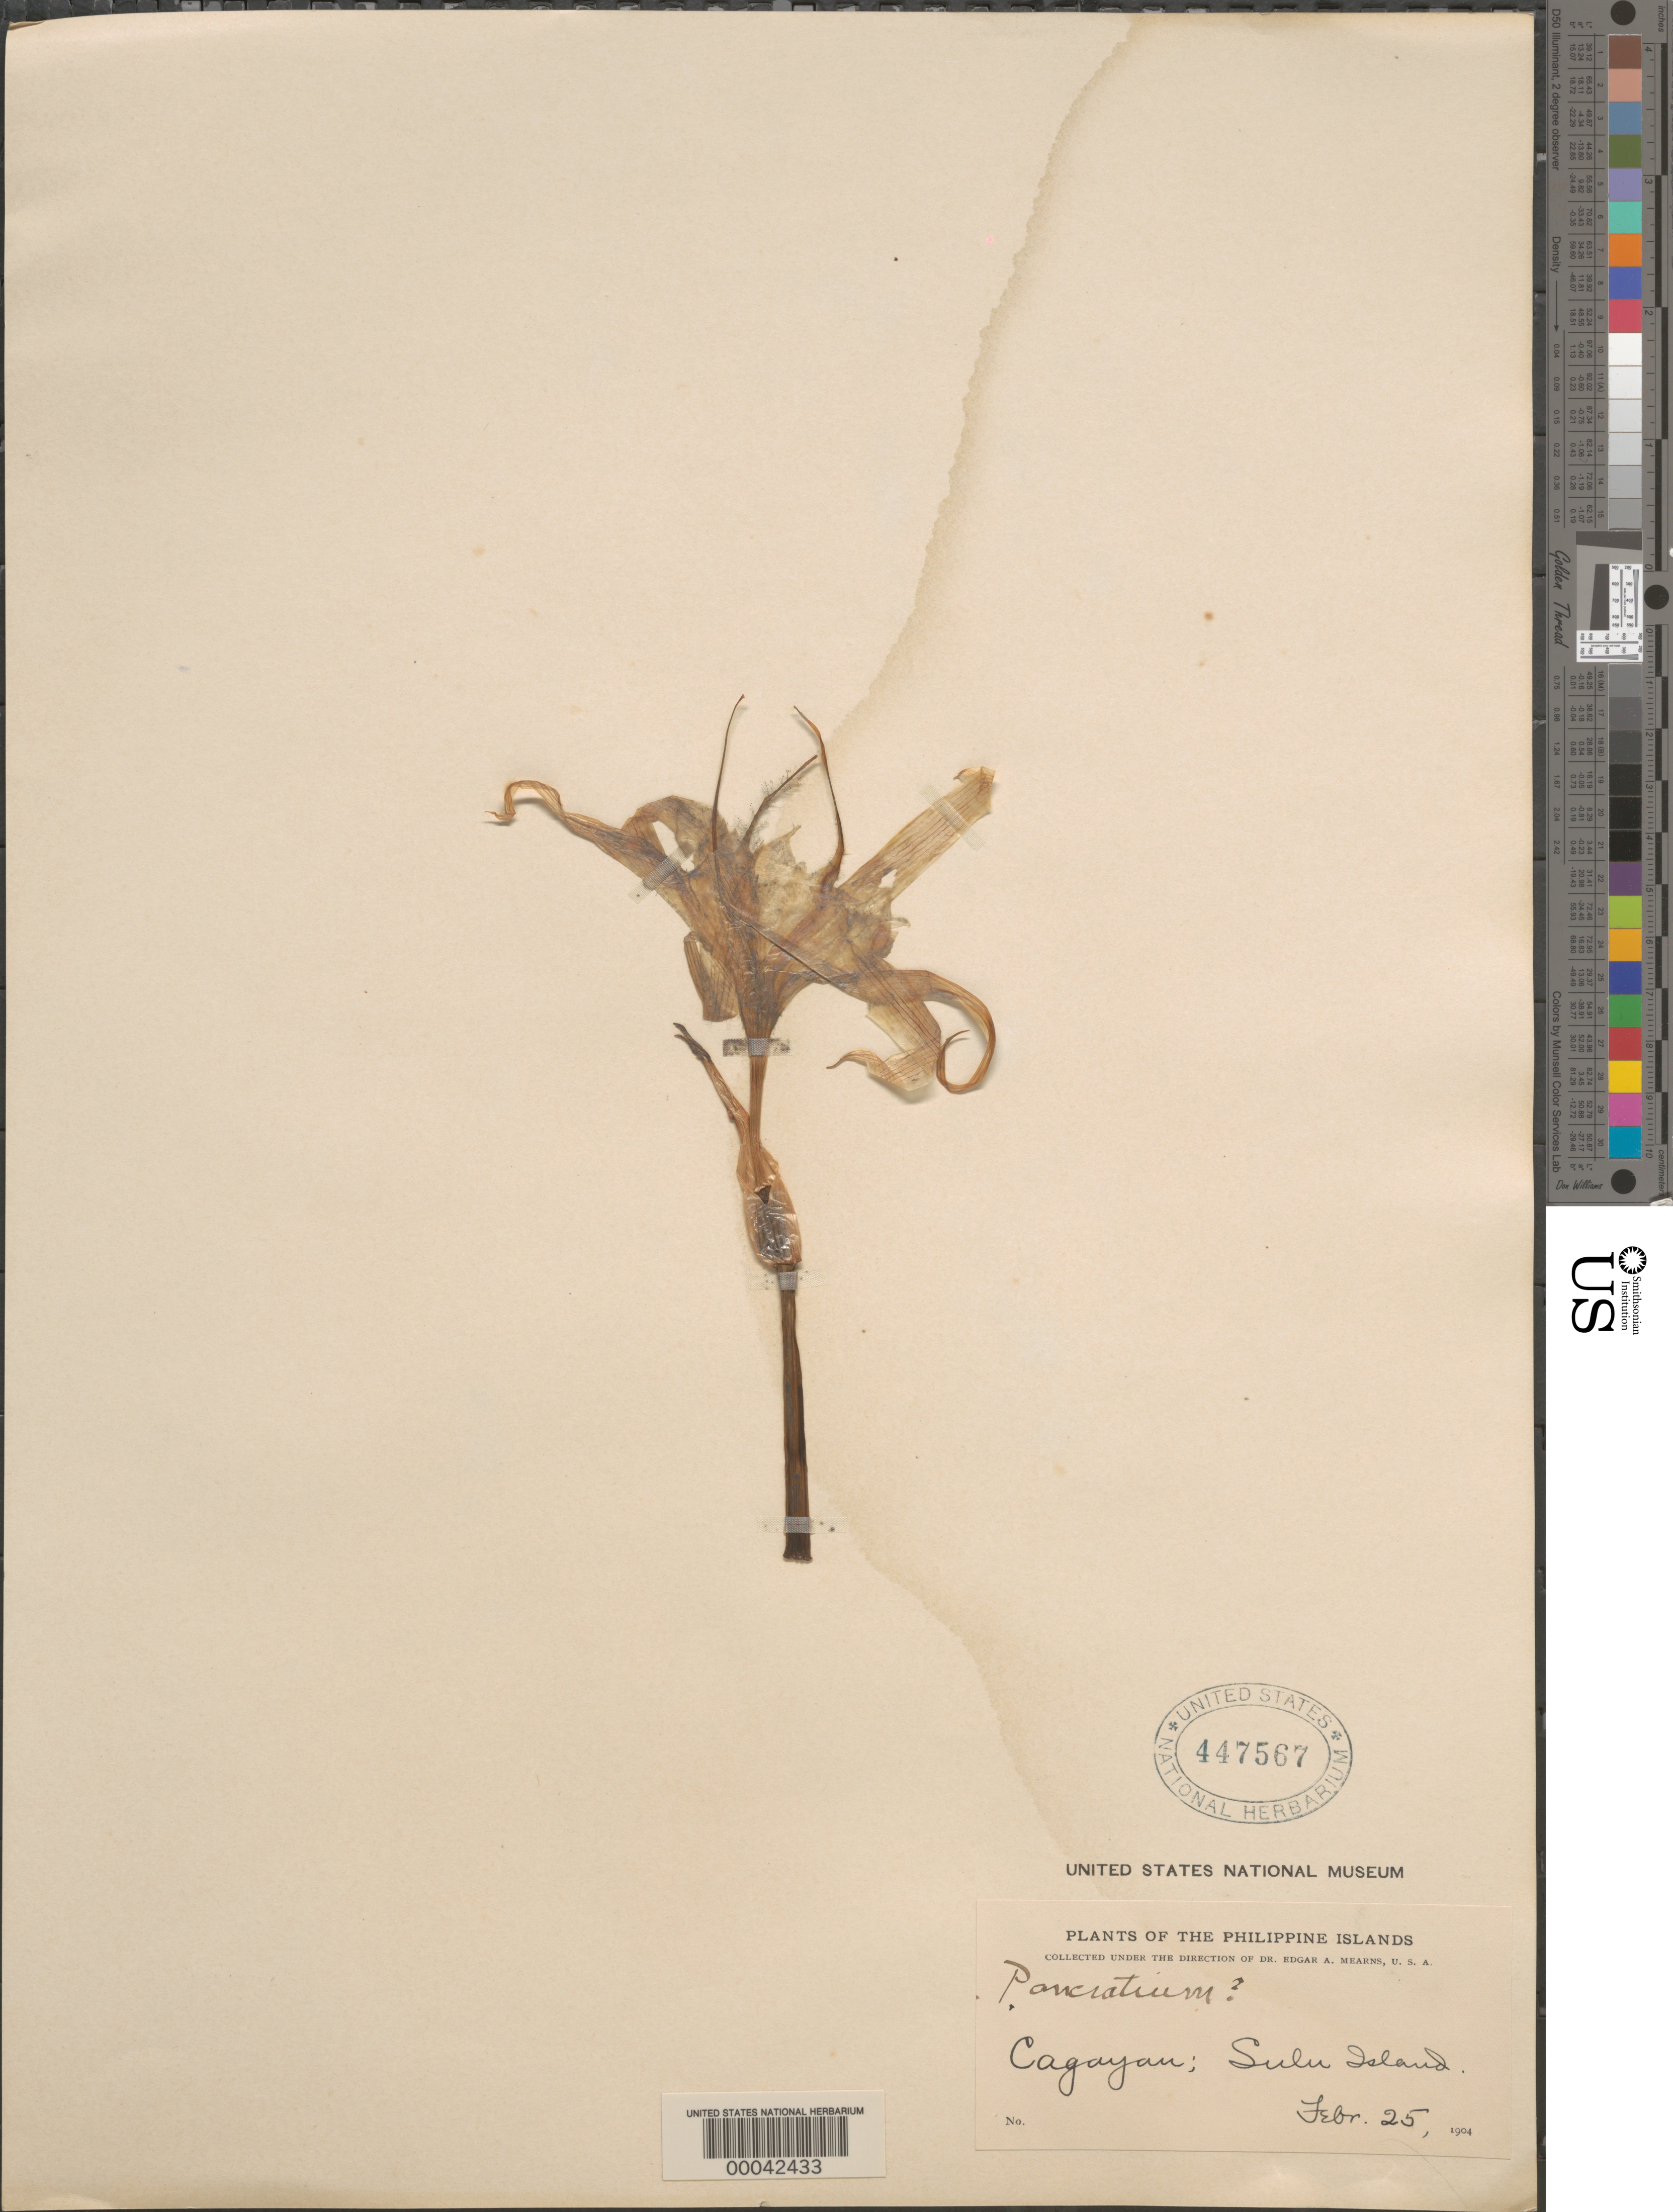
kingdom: Plantae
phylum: Tracheophyta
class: Liliopsida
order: Asparagales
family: Amaryllidaceae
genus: Pancratium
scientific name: Pancratium sp.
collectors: E. A. Mearns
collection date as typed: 25 Feb 1904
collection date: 1904-02-25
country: Philippines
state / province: Muslim Mindanao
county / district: Tawi Tawi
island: Cagayan Sulu ?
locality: Cagayan; sulu i. [Sulu Archipelago]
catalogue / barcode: US 447567